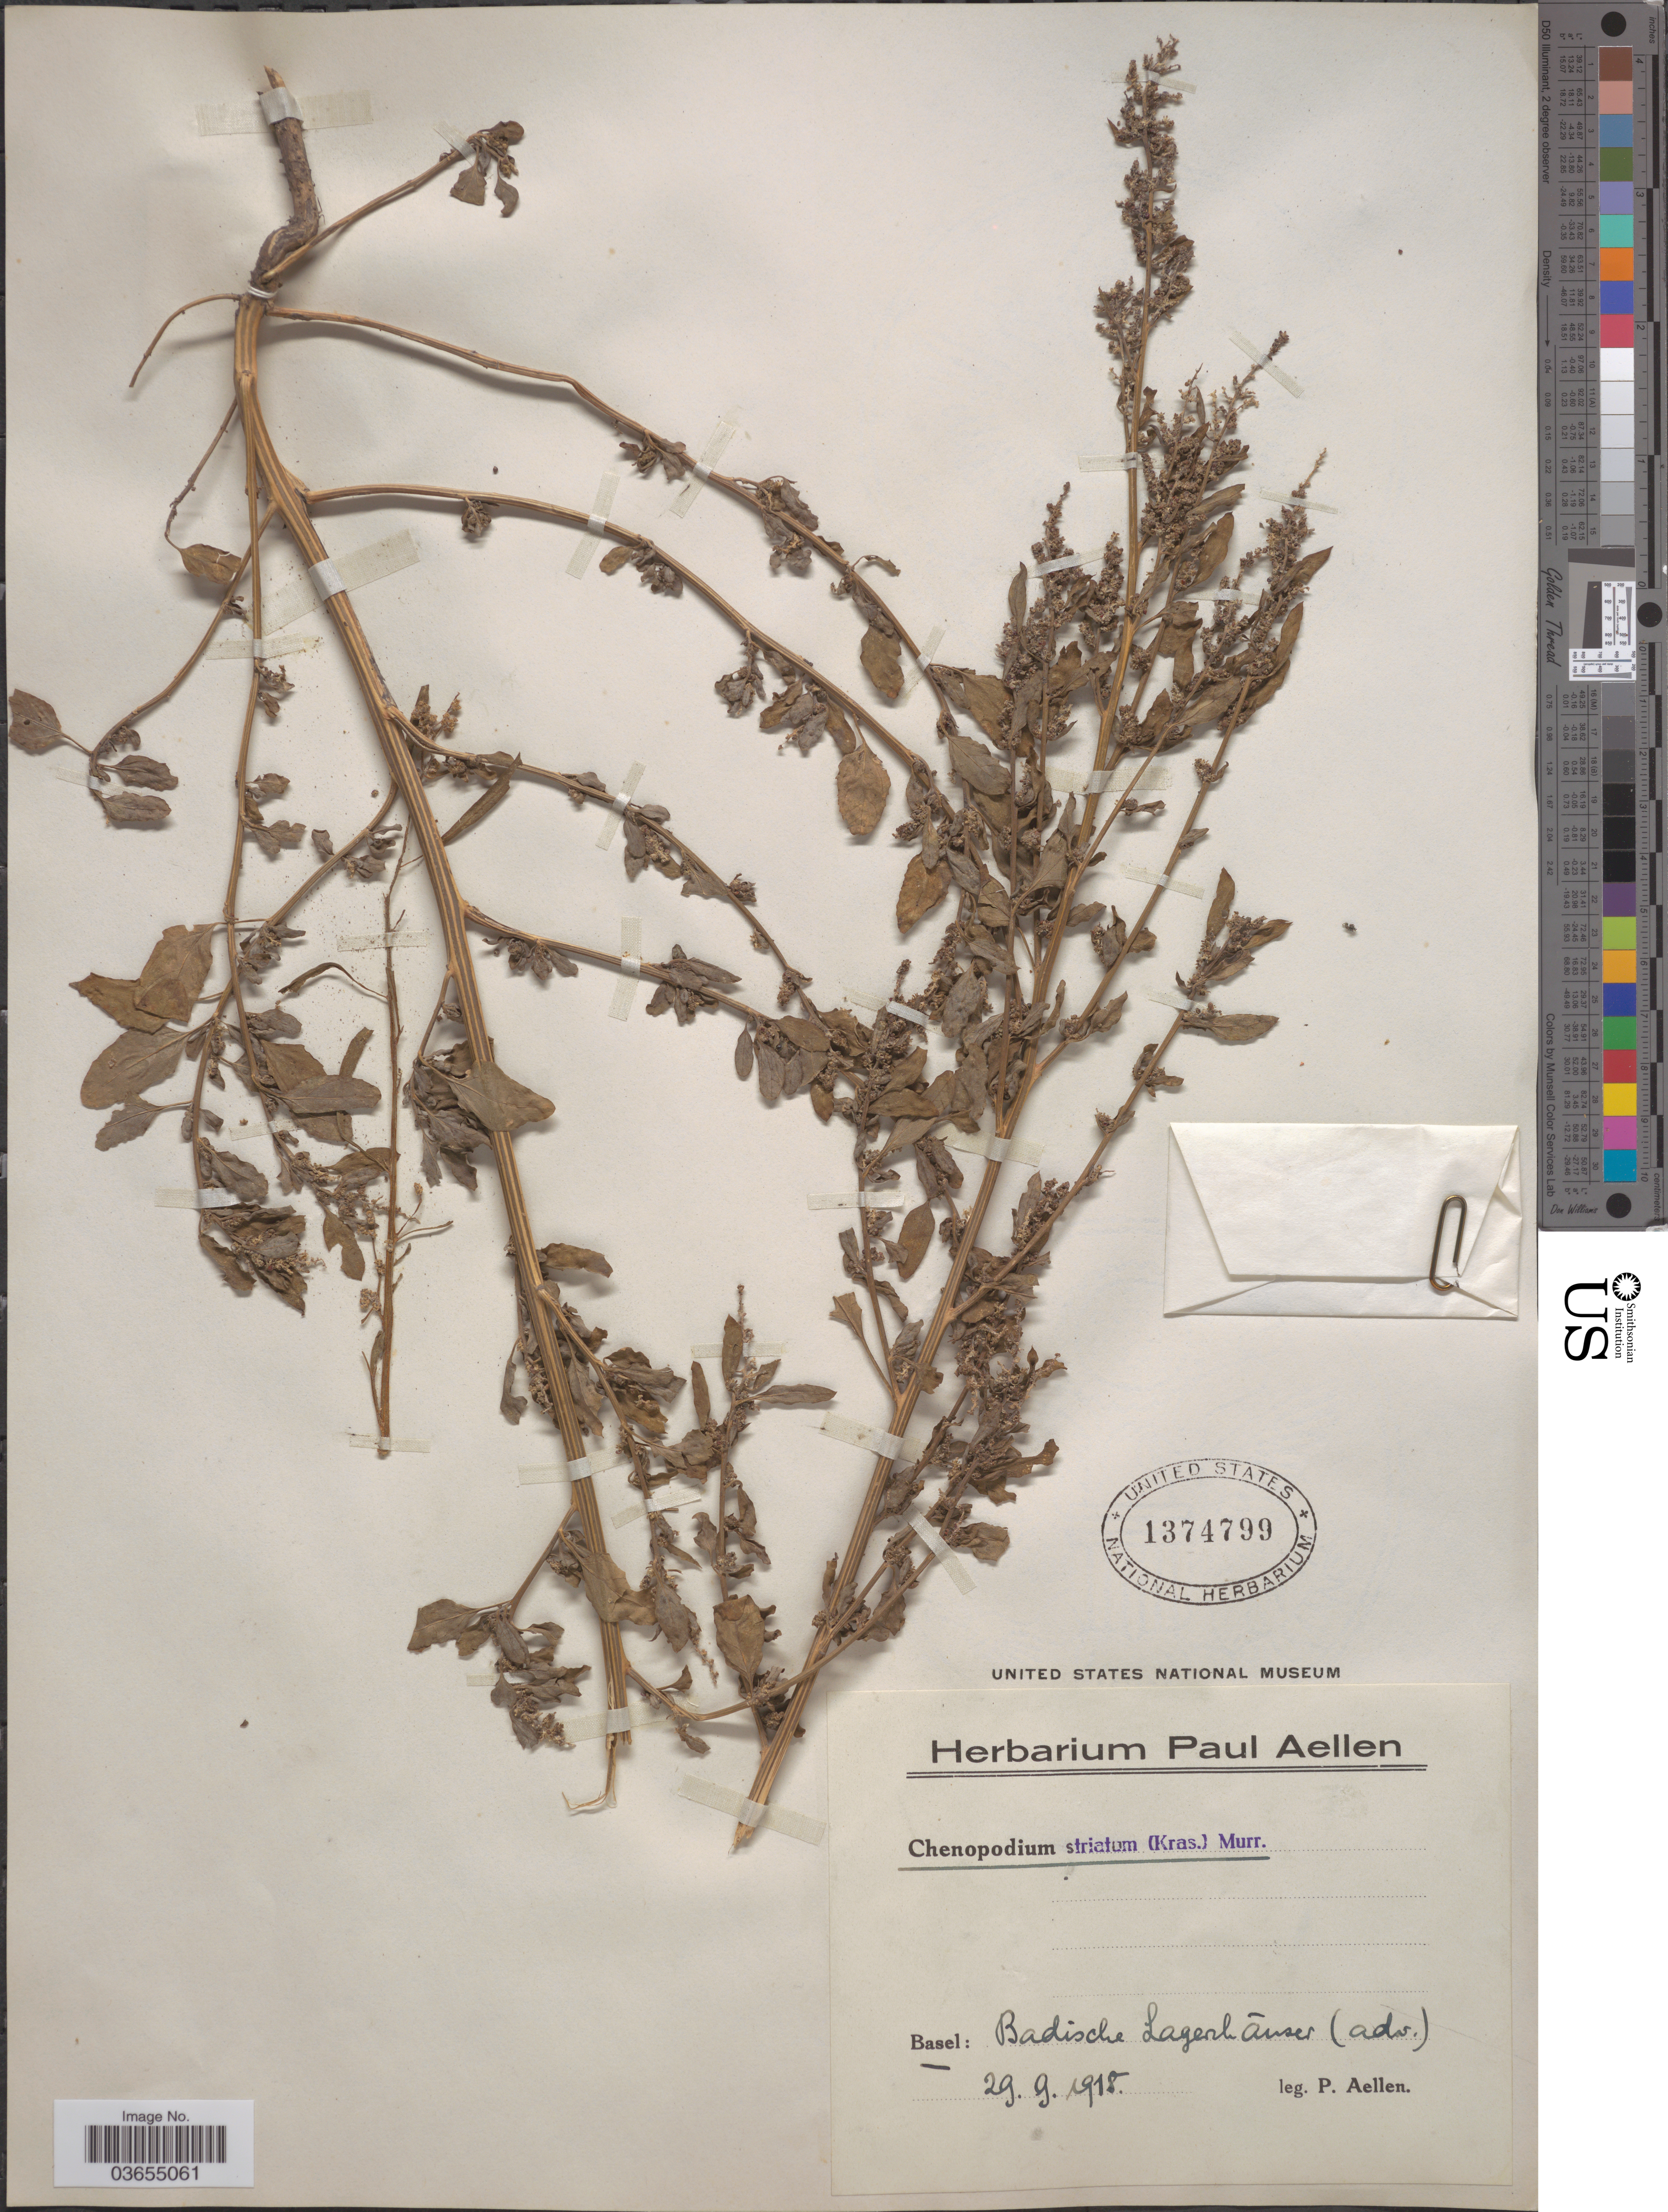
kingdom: Plantae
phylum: Tracheophyta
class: Magnoliopsida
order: Caryophyllales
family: Amaranthaceae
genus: Chenopodium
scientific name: Chenopodium striatum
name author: (Krasan) Murr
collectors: P. Aellen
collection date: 1918-09-29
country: Switzerland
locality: Basel: Badische Lagerháuser (adv.).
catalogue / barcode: US 1374799